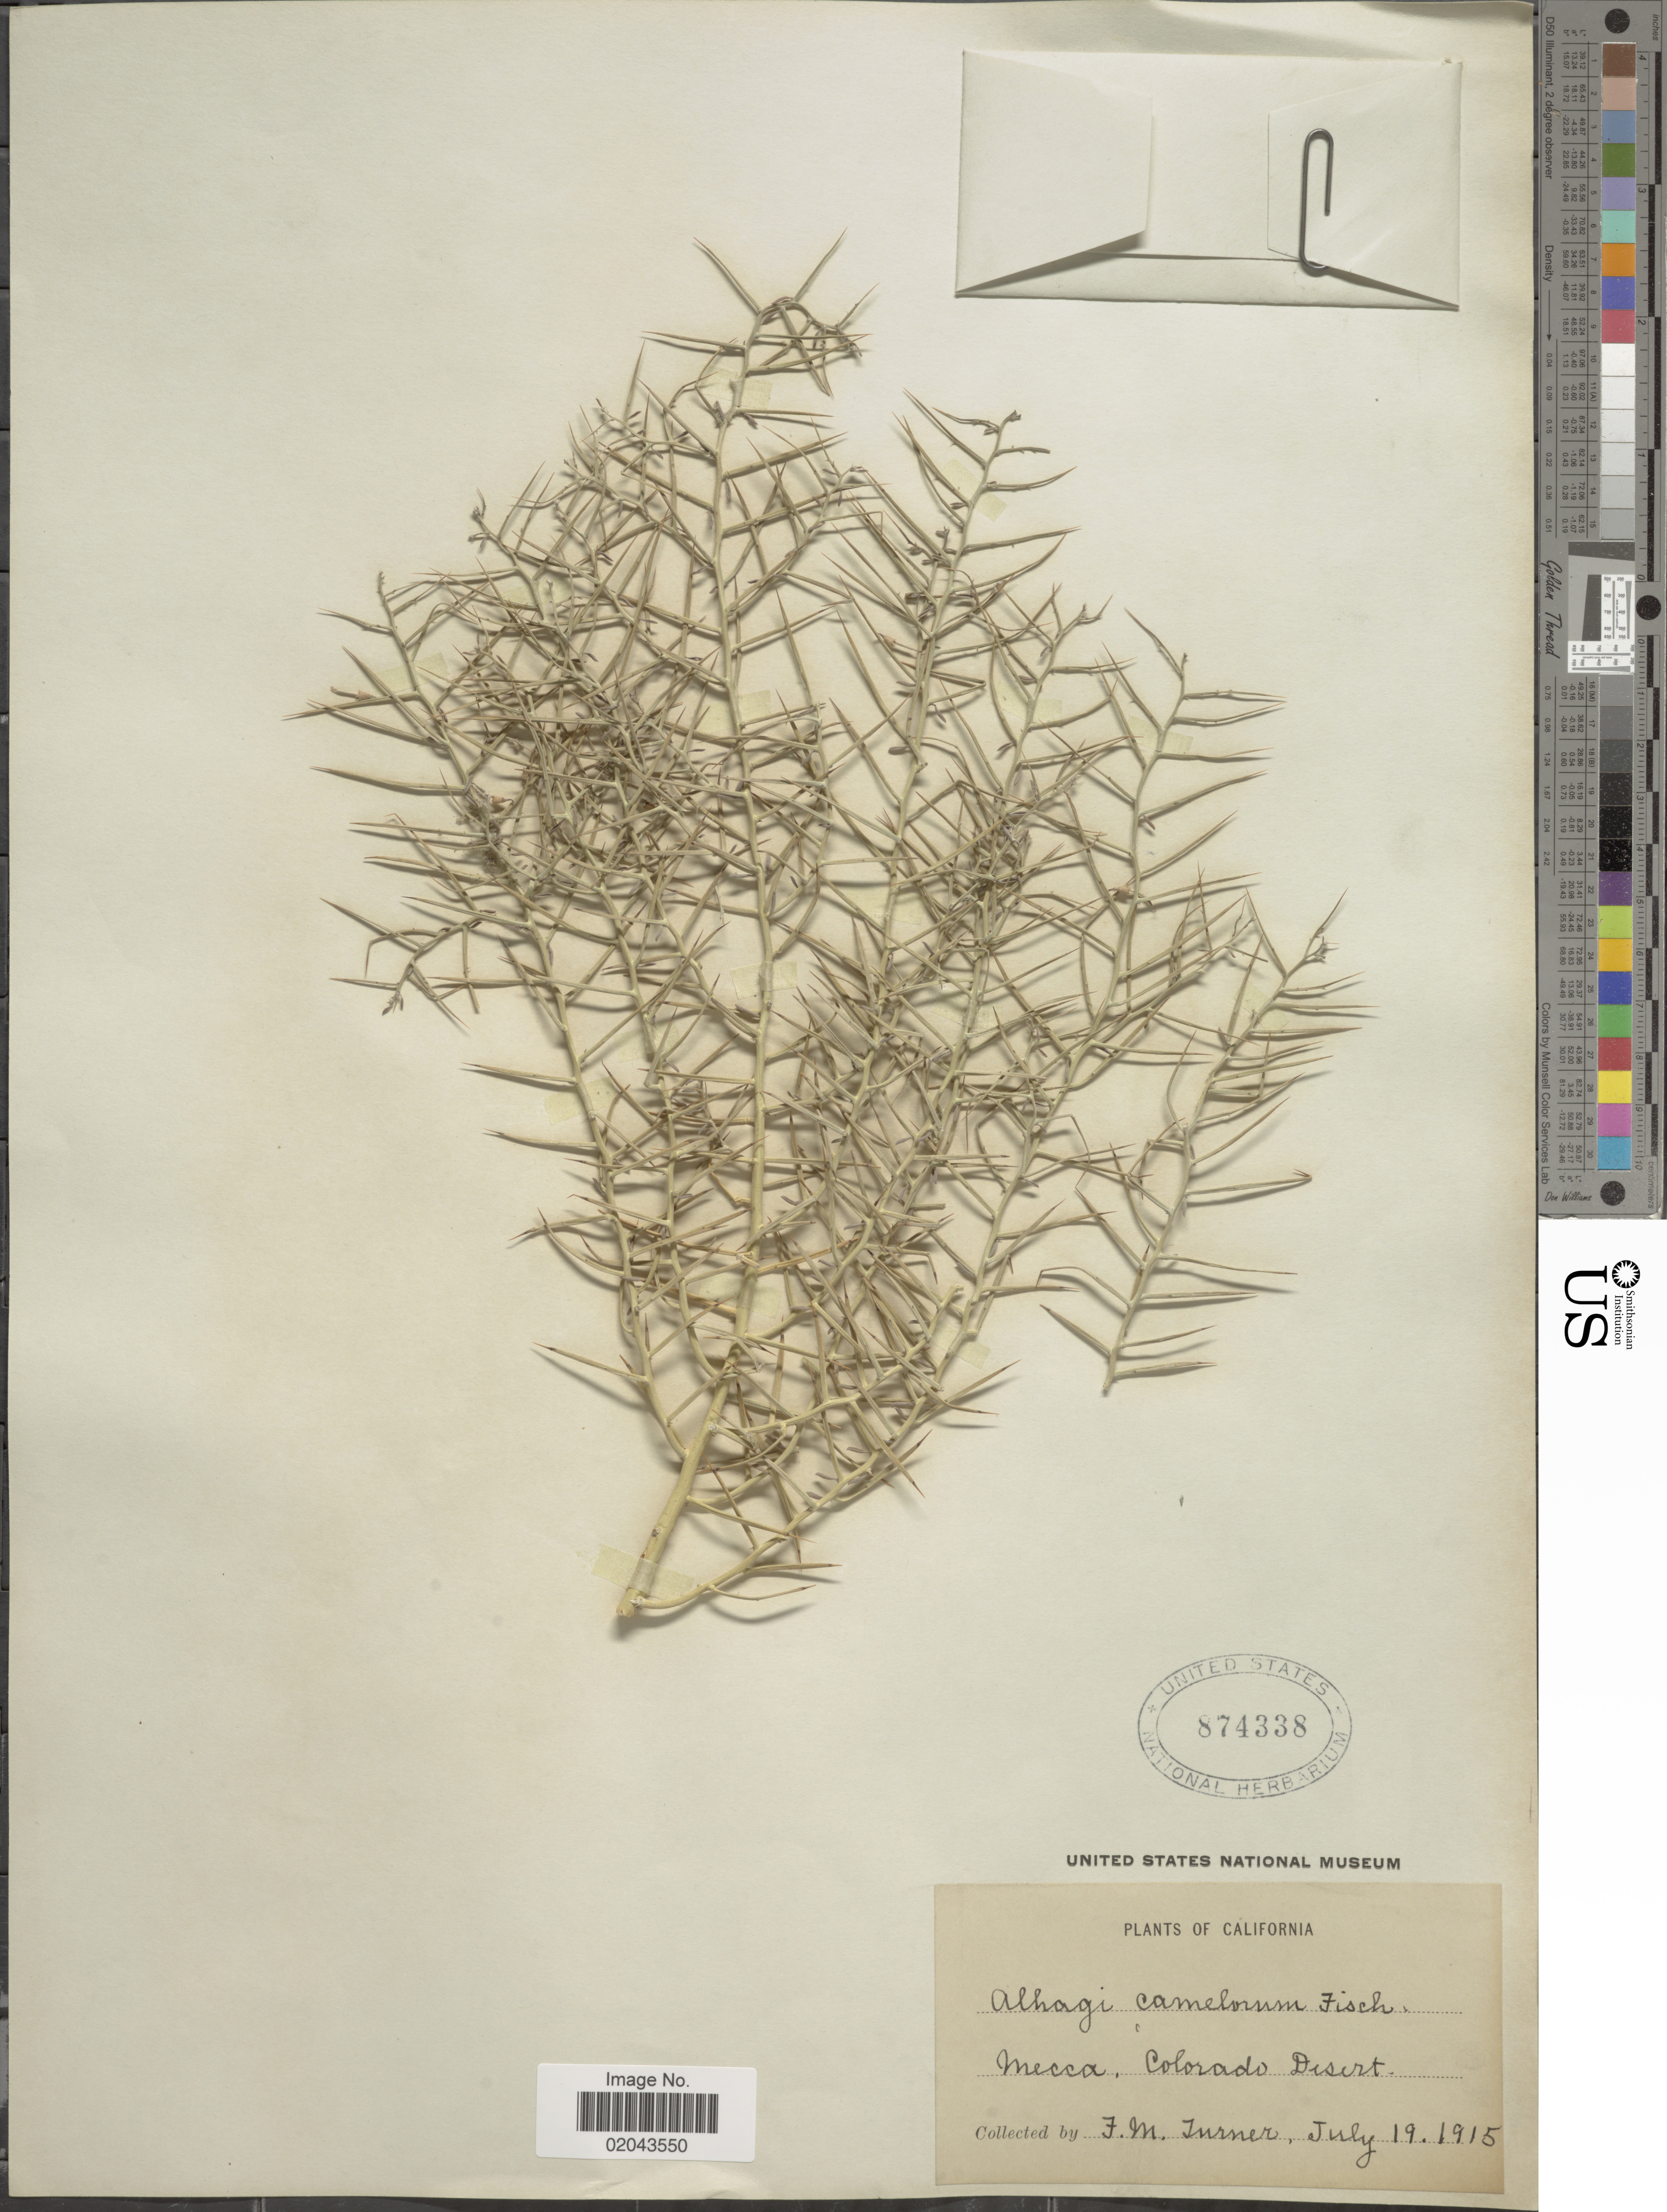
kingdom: Plantae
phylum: Tracheophyta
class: Magnoliopsida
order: Fabales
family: Fabaceae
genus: Alhagi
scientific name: Alhagi camelorum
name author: Fisch.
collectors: F. Turner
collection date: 1915-07-19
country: United States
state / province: California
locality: Mecca, Colorado Desert.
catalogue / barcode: US 874338